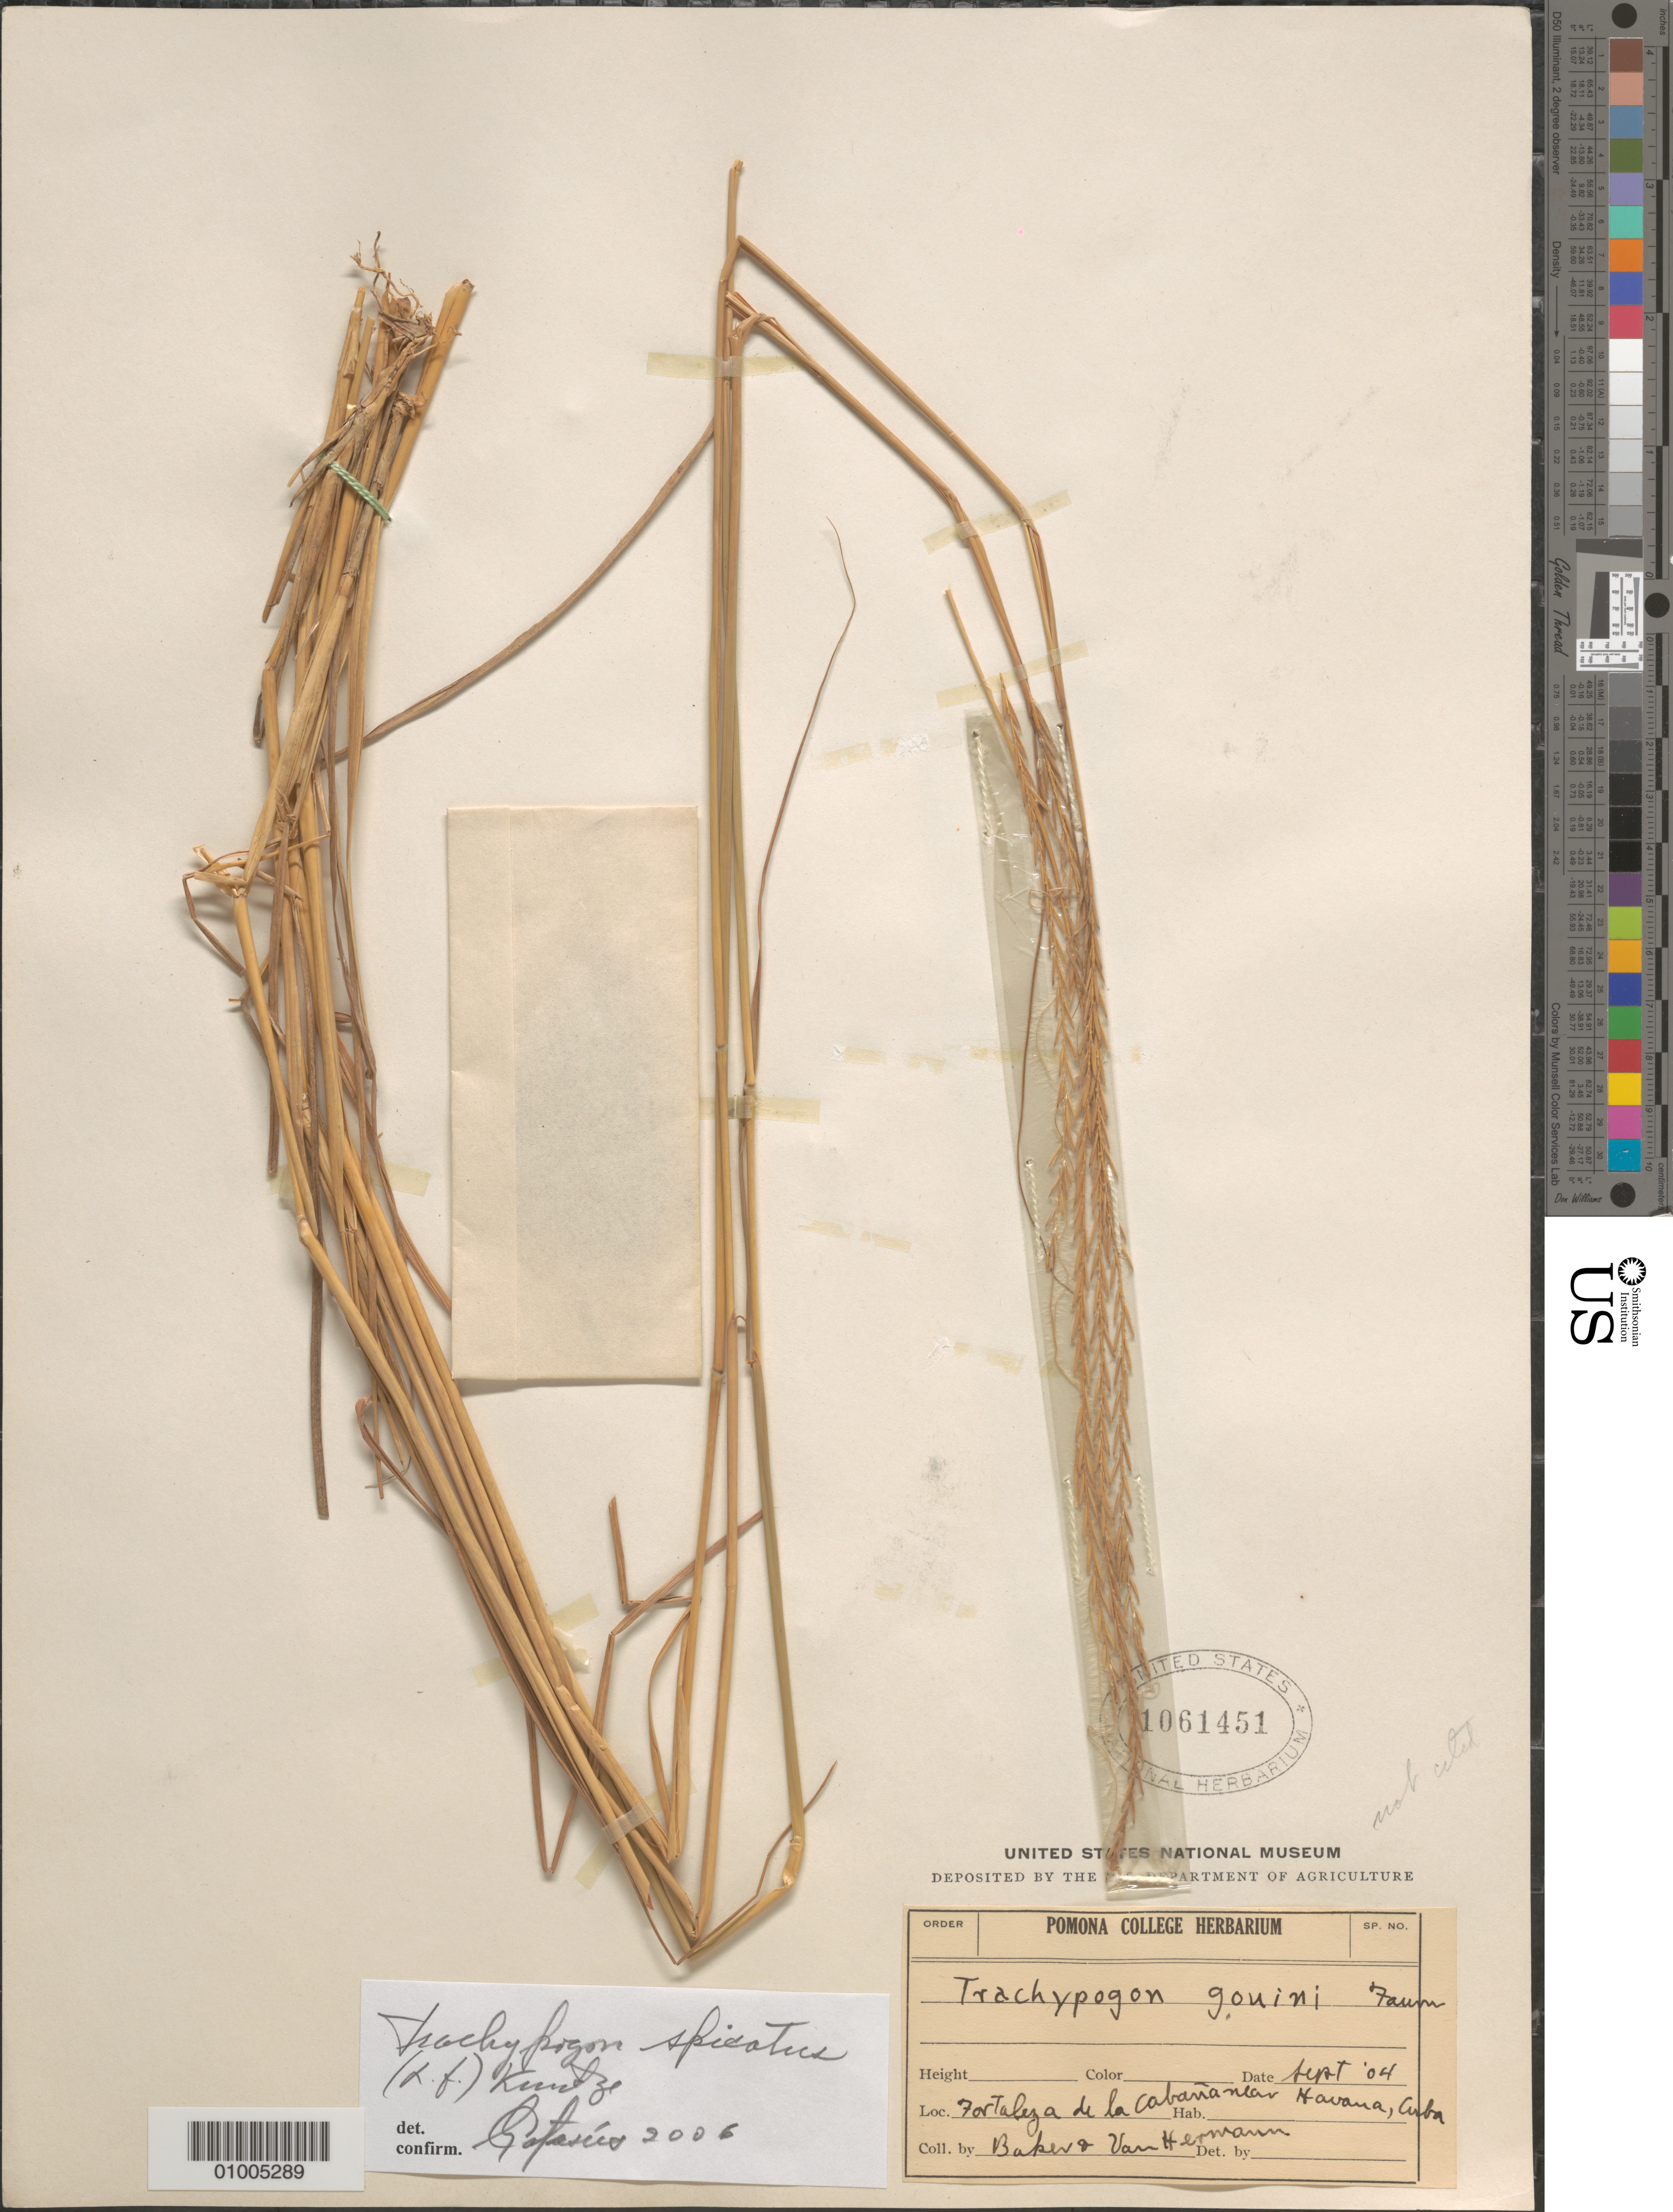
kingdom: Plantae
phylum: Tracheophyta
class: Liliopsida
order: Poales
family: Poaceae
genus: Trachypogon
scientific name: Trachypogon spicatus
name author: (L. f.) Kuntze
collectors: C. F. Baker & H. A. Van Hermann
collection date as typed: Sep 1904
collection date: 1904-09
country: Cuba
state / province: La Habana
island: Cuba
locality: Fortalez a de la Cabana near Havana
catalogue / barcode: US 1061451